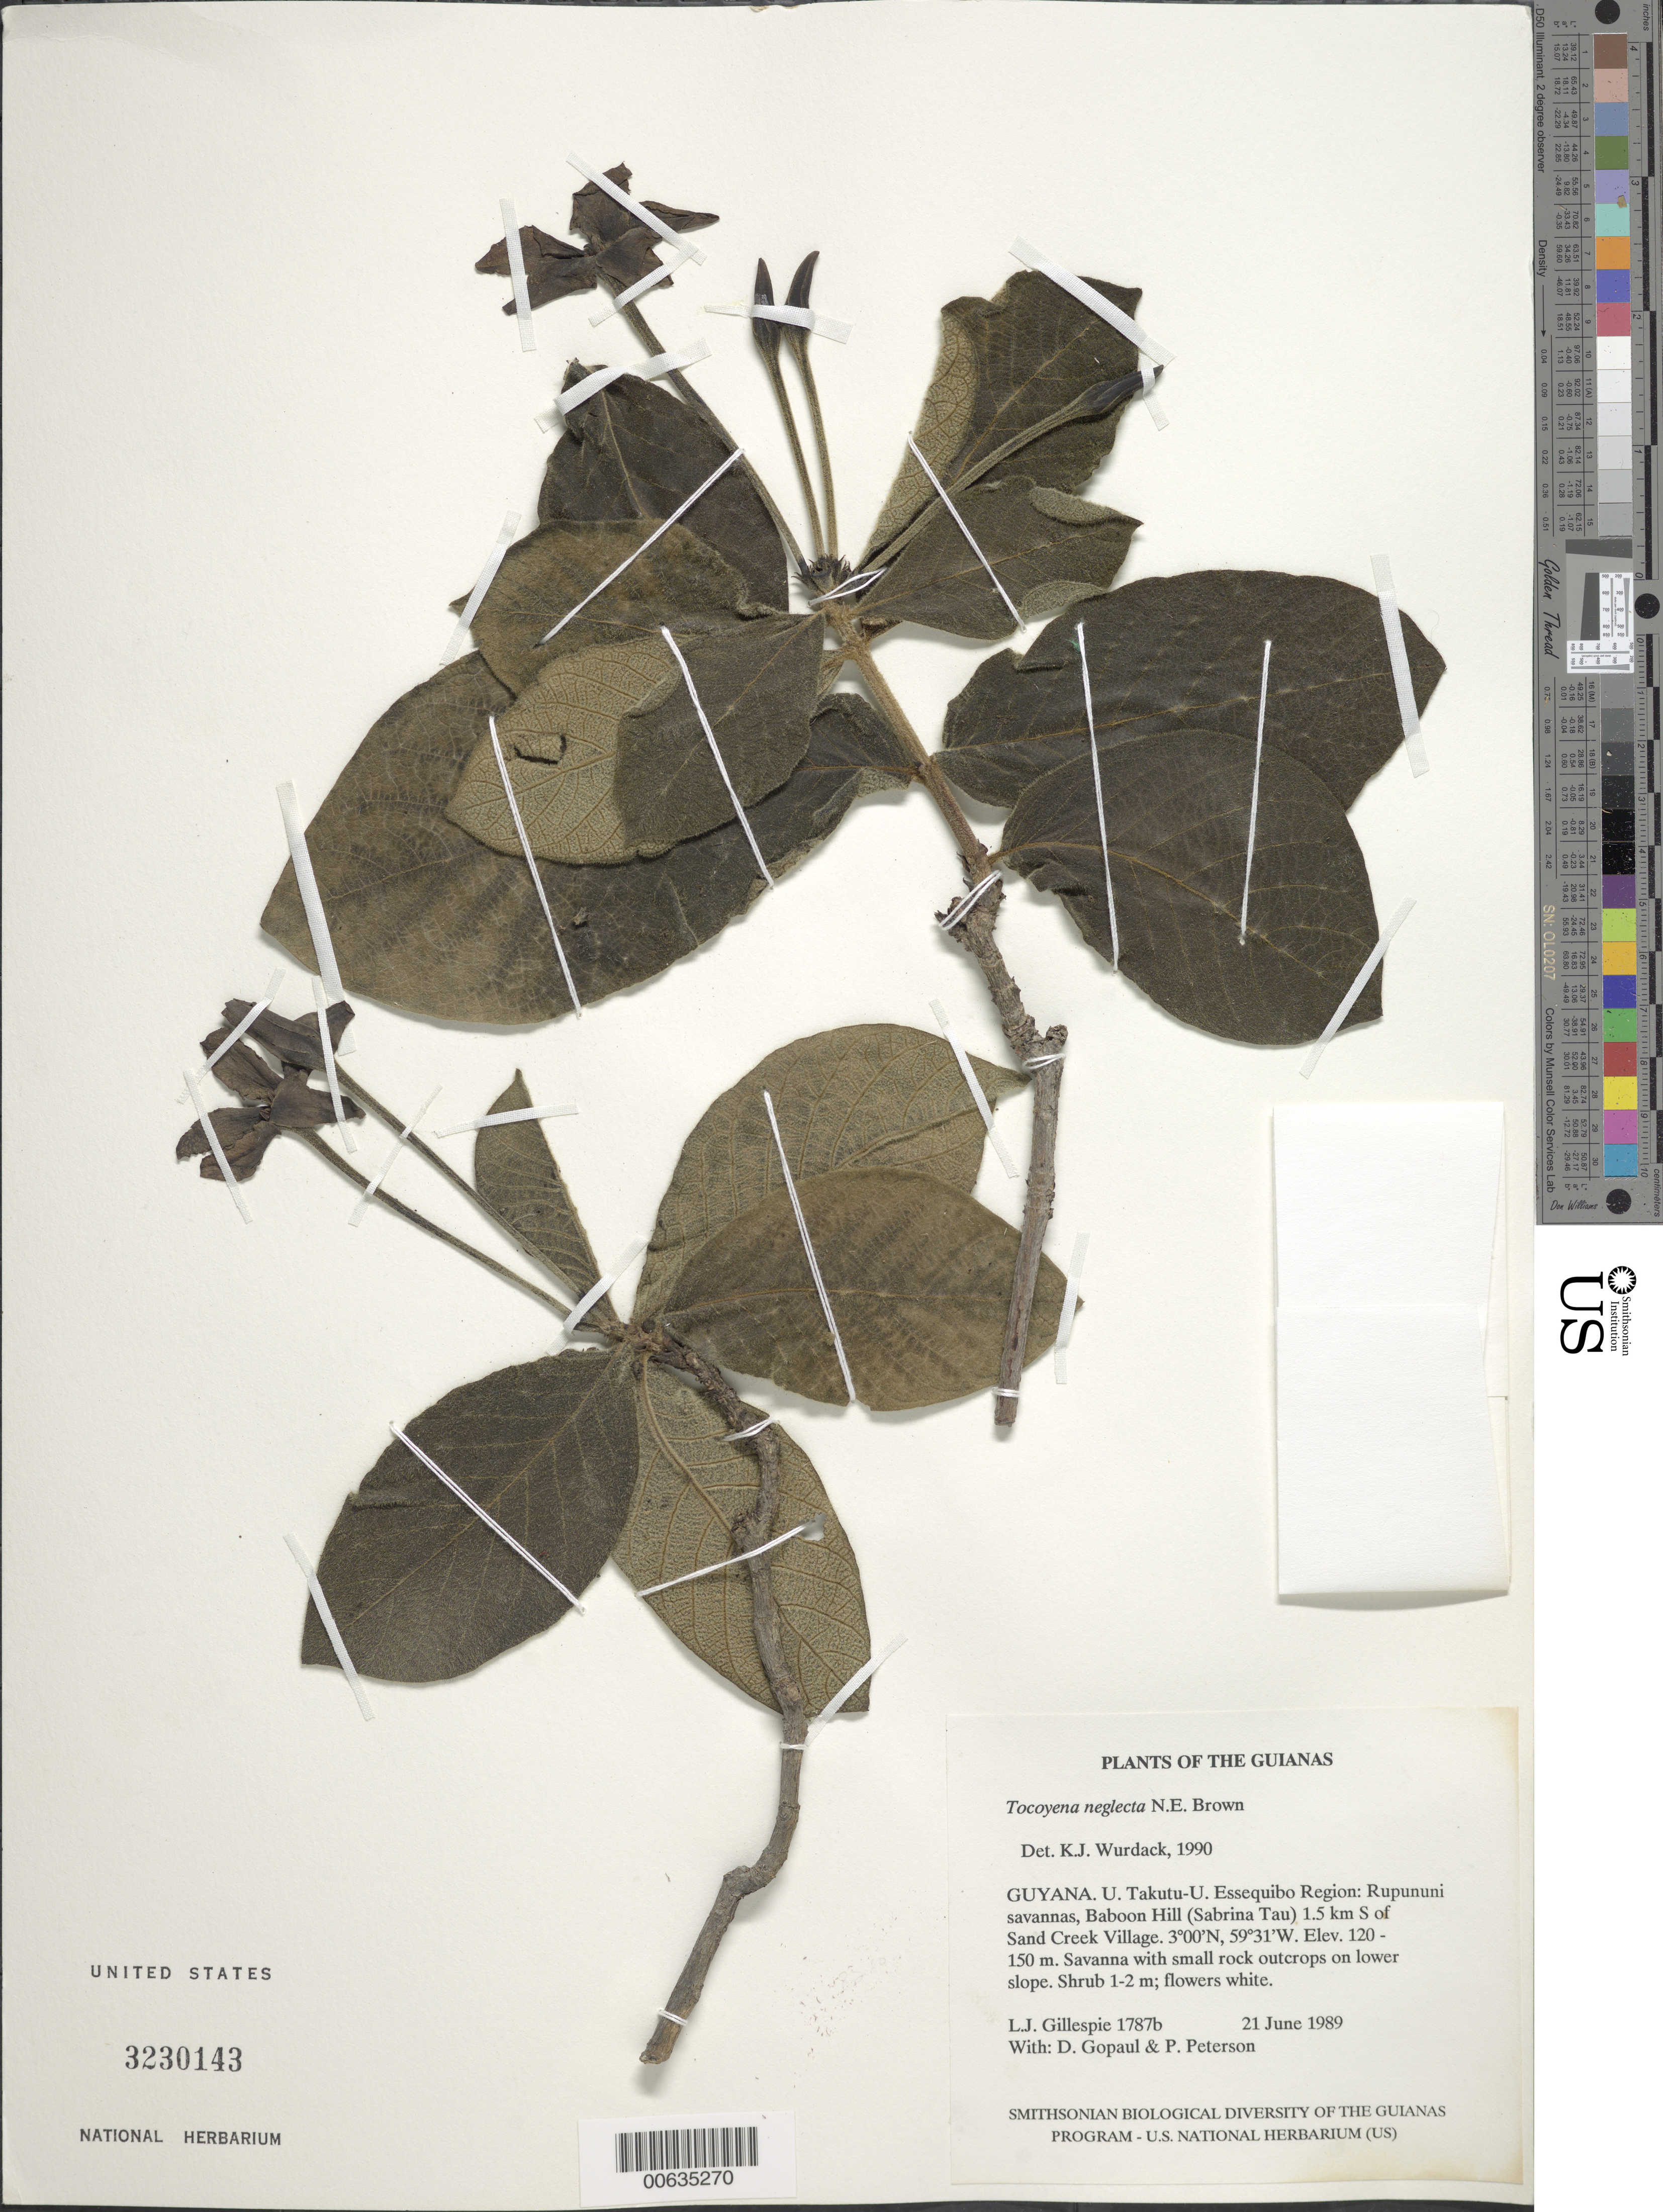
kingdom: Plantae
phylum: Tracheophyta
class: Magnoliopsida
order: Gentianales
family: Rubiaceae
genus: Tocoyena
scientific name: Tocoyena neglecta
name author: N.E. Br.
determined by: Wurdack, Kenneth J., (US), Smithsonian Institution - National Museum of Natural History (UNITED STATES)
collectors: L. J. Gillespie, D. Gopaul & P. M. Peterson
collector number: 1787 b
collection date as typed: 23 June 1989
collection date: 1989-06-23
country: Guyana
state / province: U. Takutu-U. Essequibo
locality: Rupununi savannas, Baboon Hill (Sabrina Tau) 1.5 km S of Sand Creek Village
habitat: Savanna with small rock outcrops on lower slope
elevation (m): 330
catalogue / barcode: US 3230143